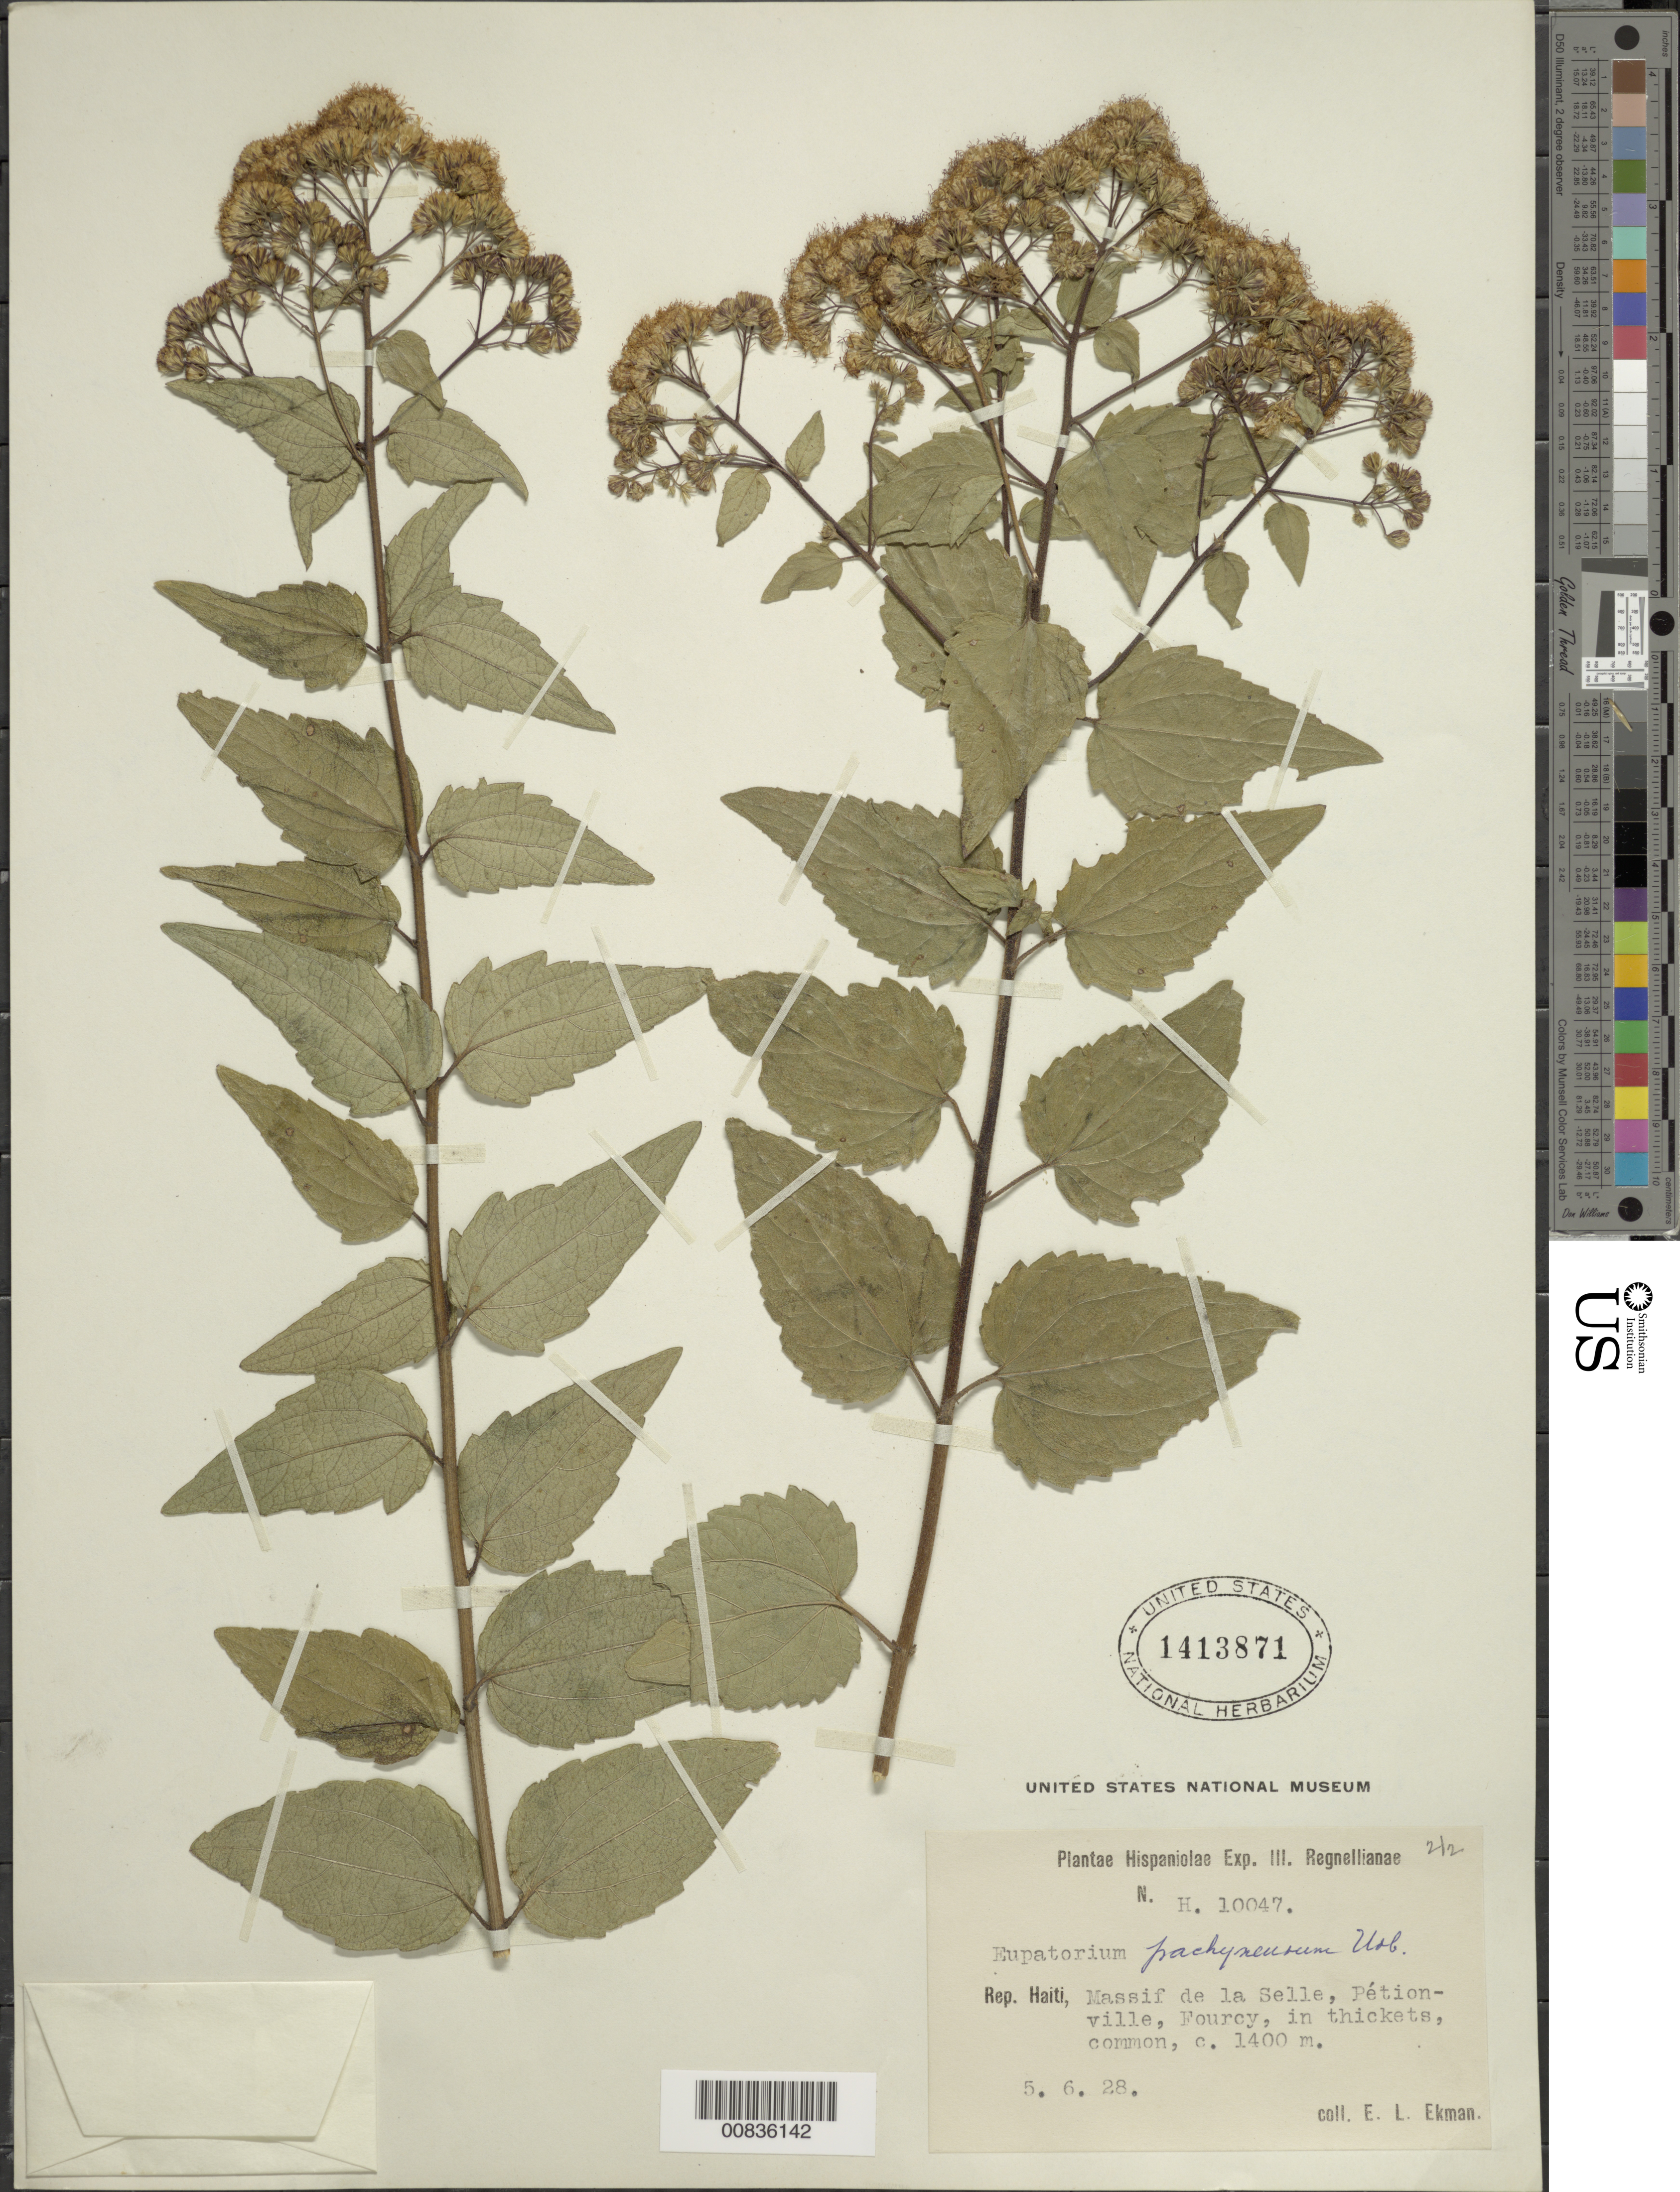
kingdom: Plantae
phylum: Tracheophyta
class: Magnoliopsida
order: Asterales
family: Asteraceae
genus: Koanophyllon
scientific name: Koanophyllon pachyneurum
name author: (Urb.) R.M. King & H. Rob.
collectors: E. L. Ekman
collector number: H 10047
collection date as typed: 05 Jun 1928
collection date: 1928-06-05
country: Haiti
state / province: Ouest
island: Hispaniola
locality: Massif de la Selle, Pétionville, Fourcy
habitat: In thickets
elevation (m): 1400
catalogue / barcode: US 1413871